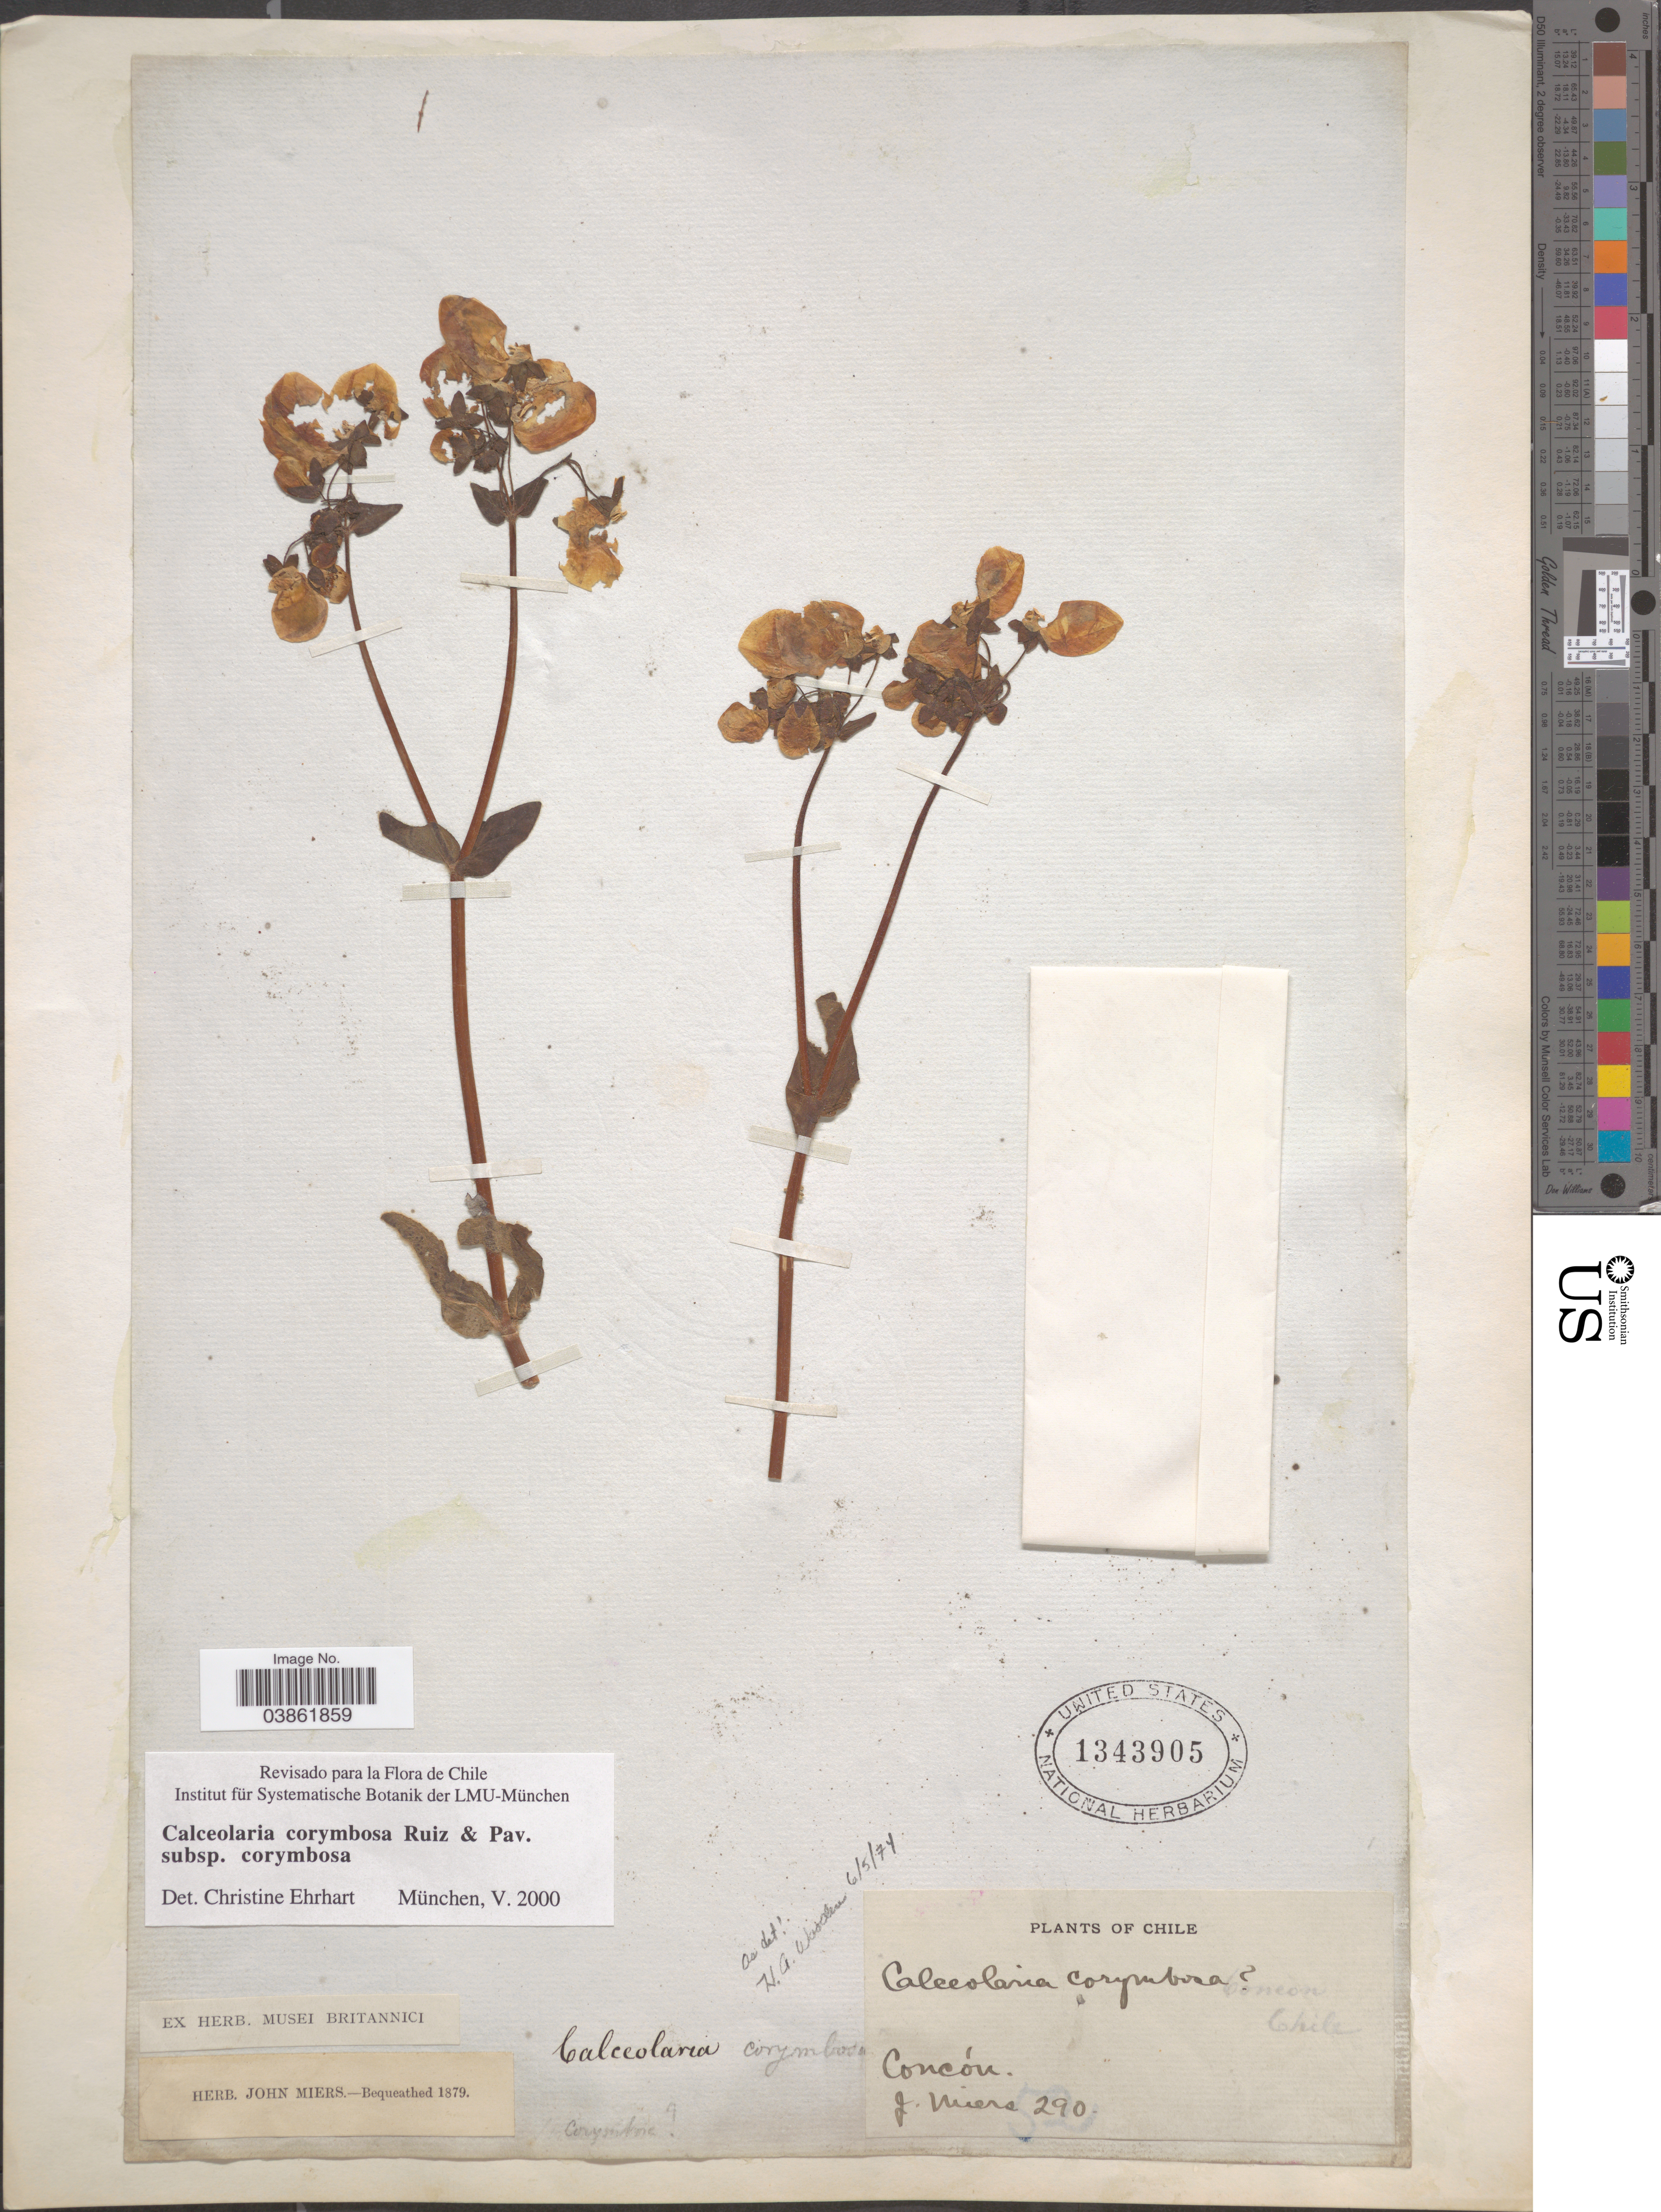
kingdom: Plantae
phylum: Tracheophyta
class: Magnoliopsida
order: Lamiales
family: Calceolariaceae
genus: Calceolaria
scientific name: Calceolaria corymbosa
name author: Ruiz & Pav.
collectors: J. Miers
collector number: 290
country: Chile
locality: Concón.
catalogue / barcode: US 1343905